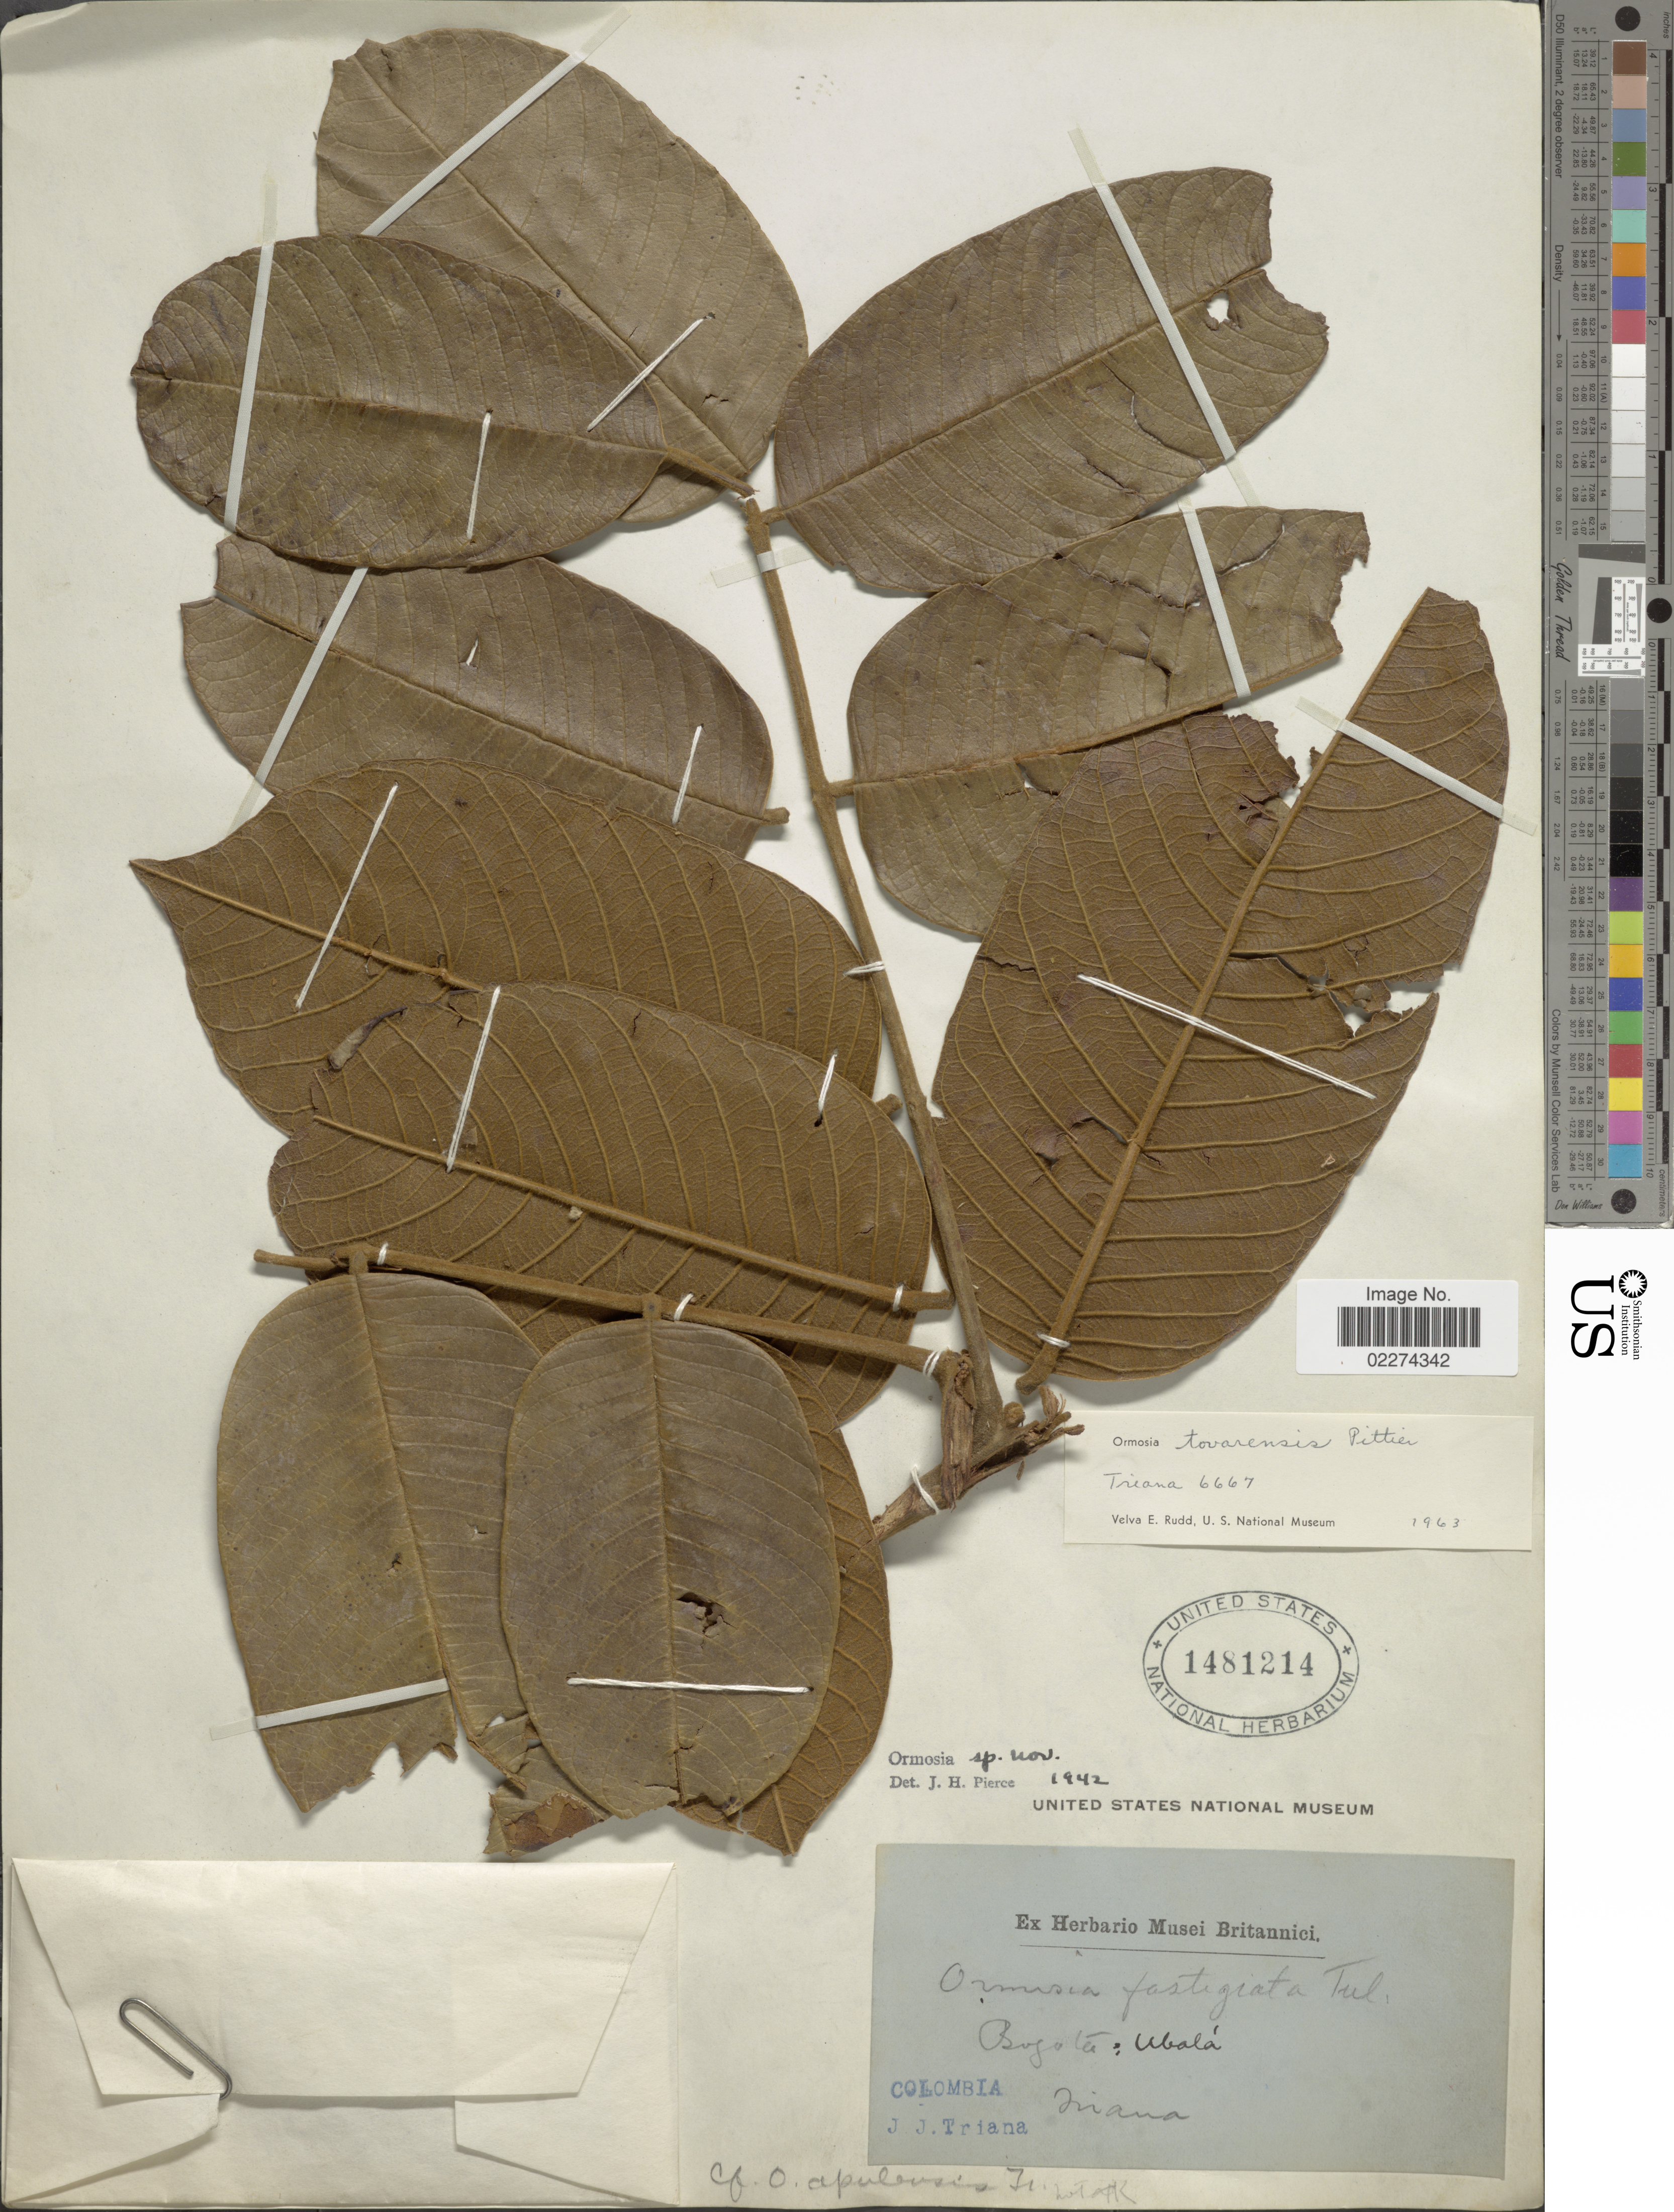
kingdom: Plantae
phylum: Tracheophyta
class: Magnoliopsida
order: Fabales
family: Fabaceae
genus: Ormosia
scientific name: Ormosia tovarensis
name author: Pittier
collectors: J. J. Triana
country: Colombia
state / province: Bogota D.C.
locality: Bogota: Ubala, Colombia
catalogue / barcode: US 1481214